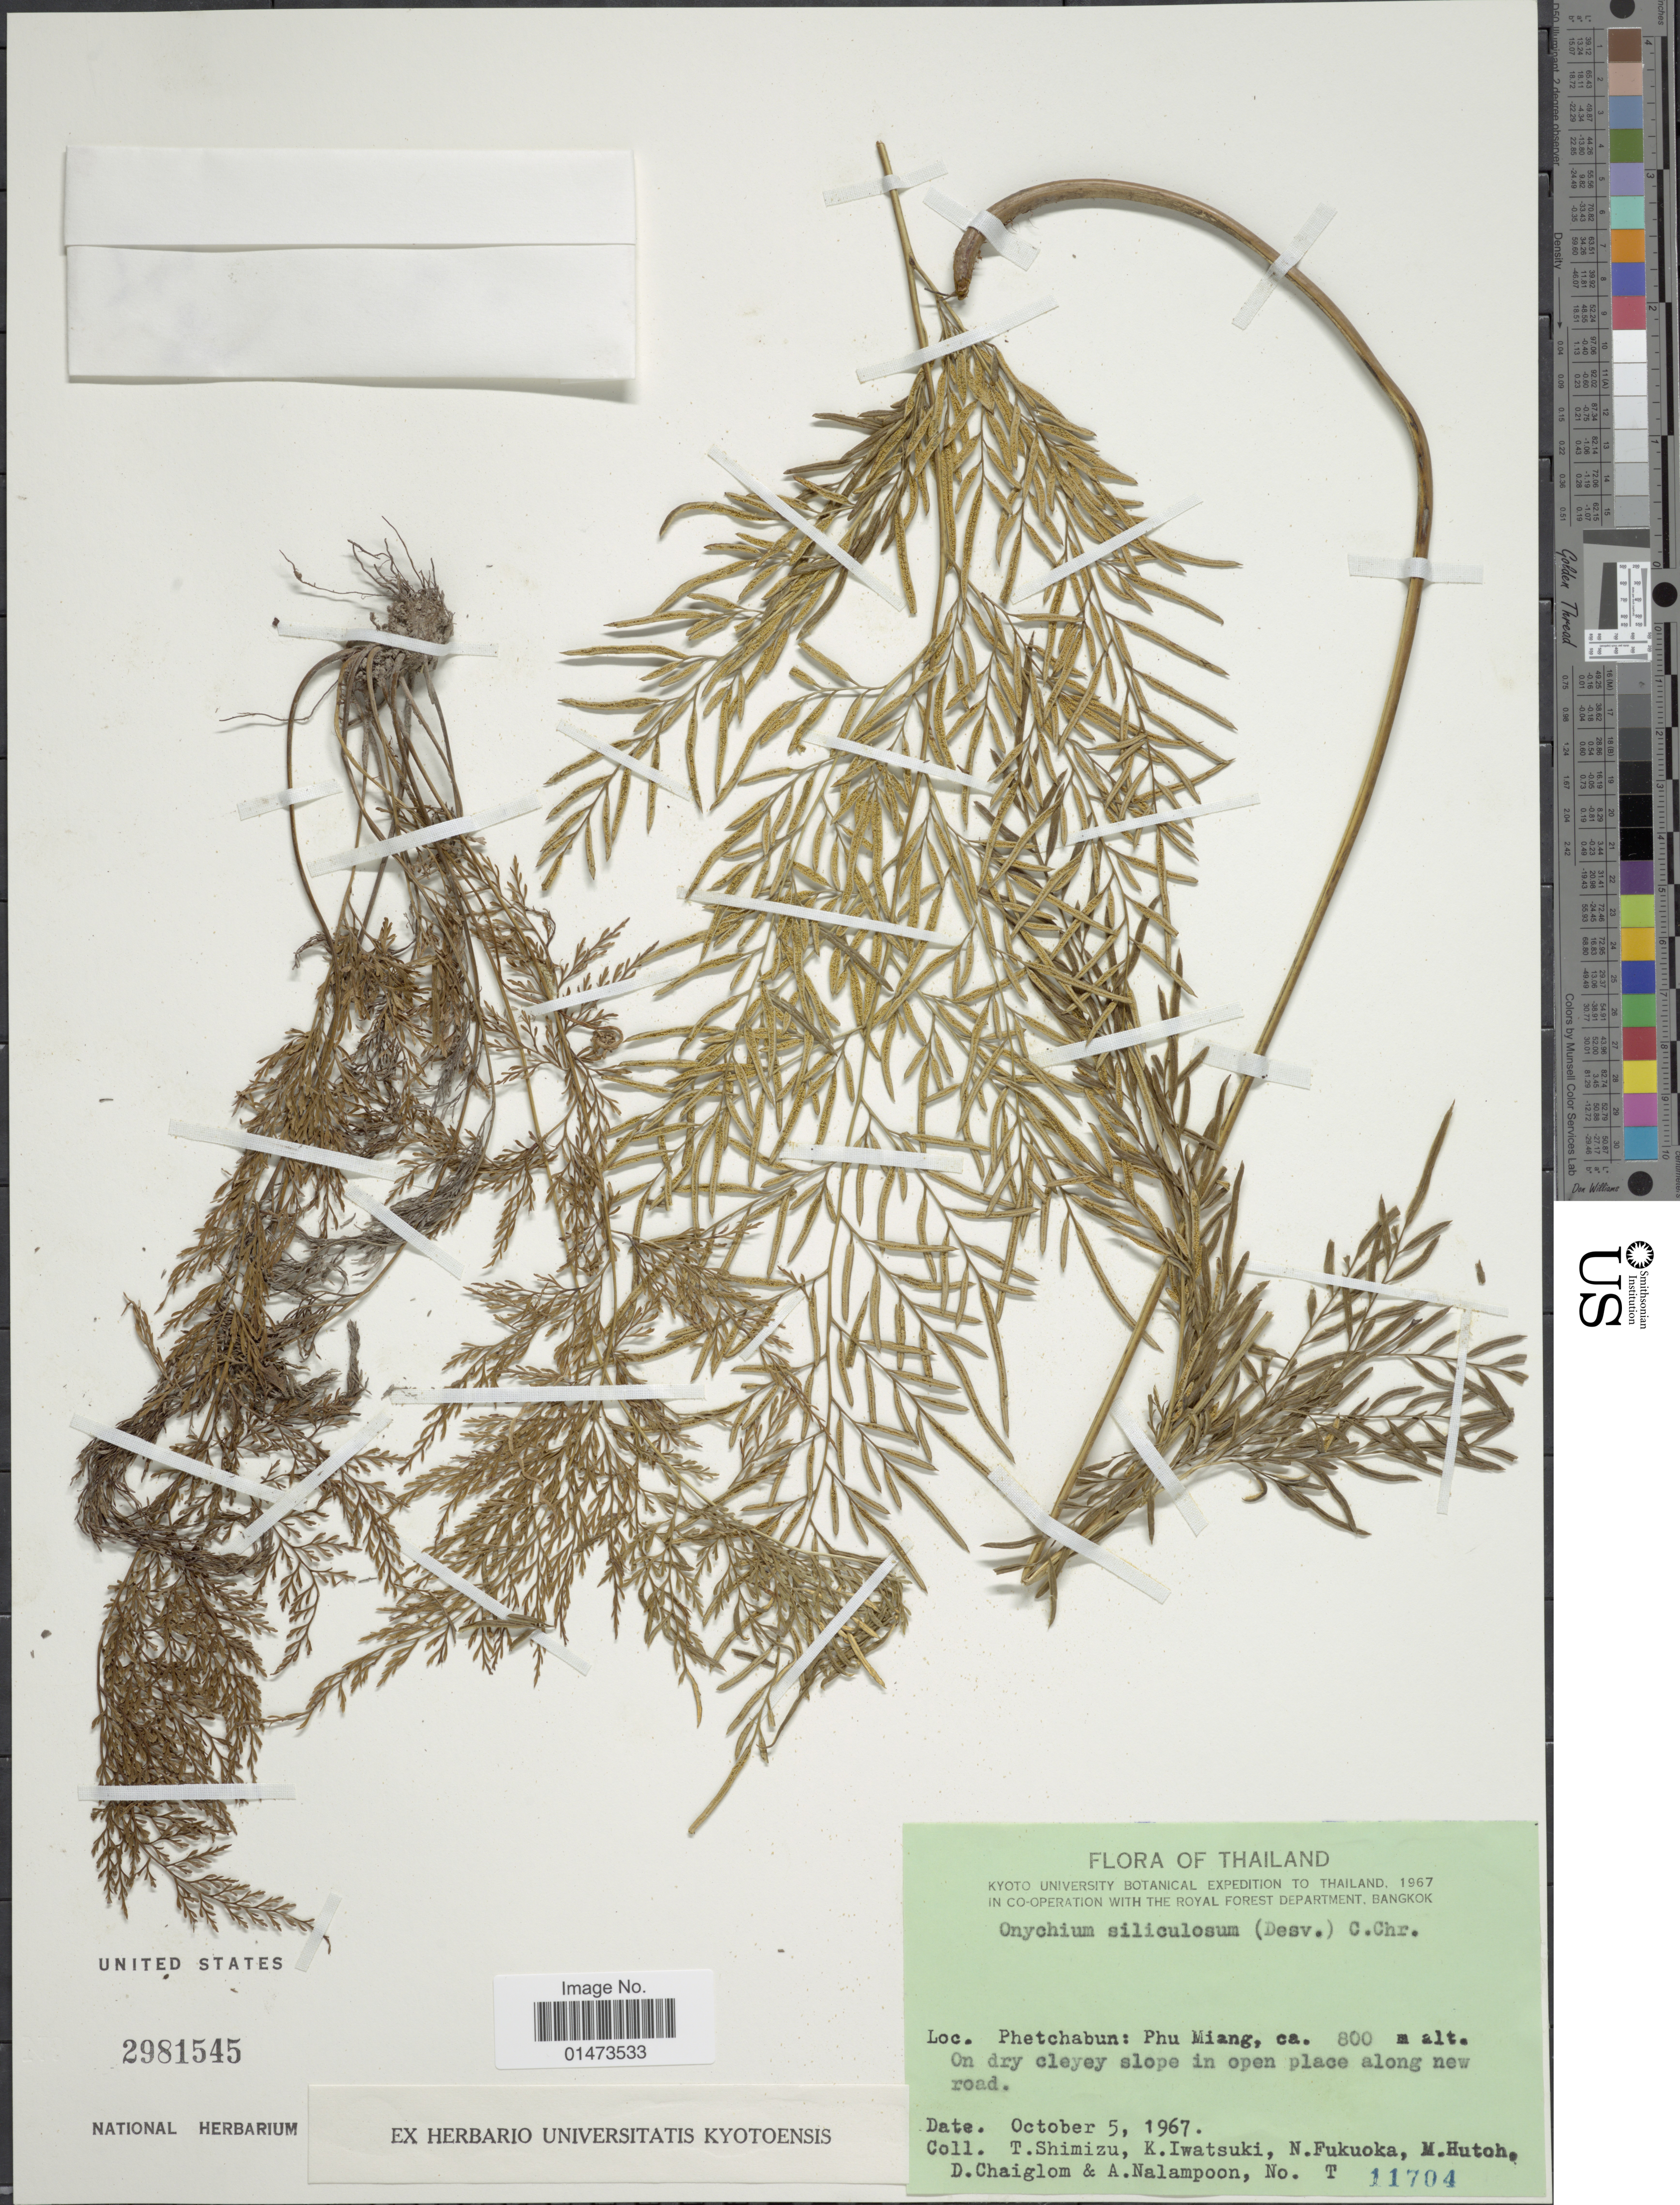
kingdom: Plantae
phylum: Tracheophyta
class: Polypodiopsida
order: Polypodiales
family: Pteridaceae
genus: Onychium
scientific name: Onychium siliculosum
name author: (Desv.) C. Chr.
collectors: T. Shimizu, K. Iwatsuki, N. Fukuoka, M. Hutoh & et al.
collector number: T 11704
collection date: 1967-10-05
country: Thailand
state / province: Phetchabun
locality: Phua Miang, along new road.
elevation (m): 800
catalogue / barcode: US 2981545